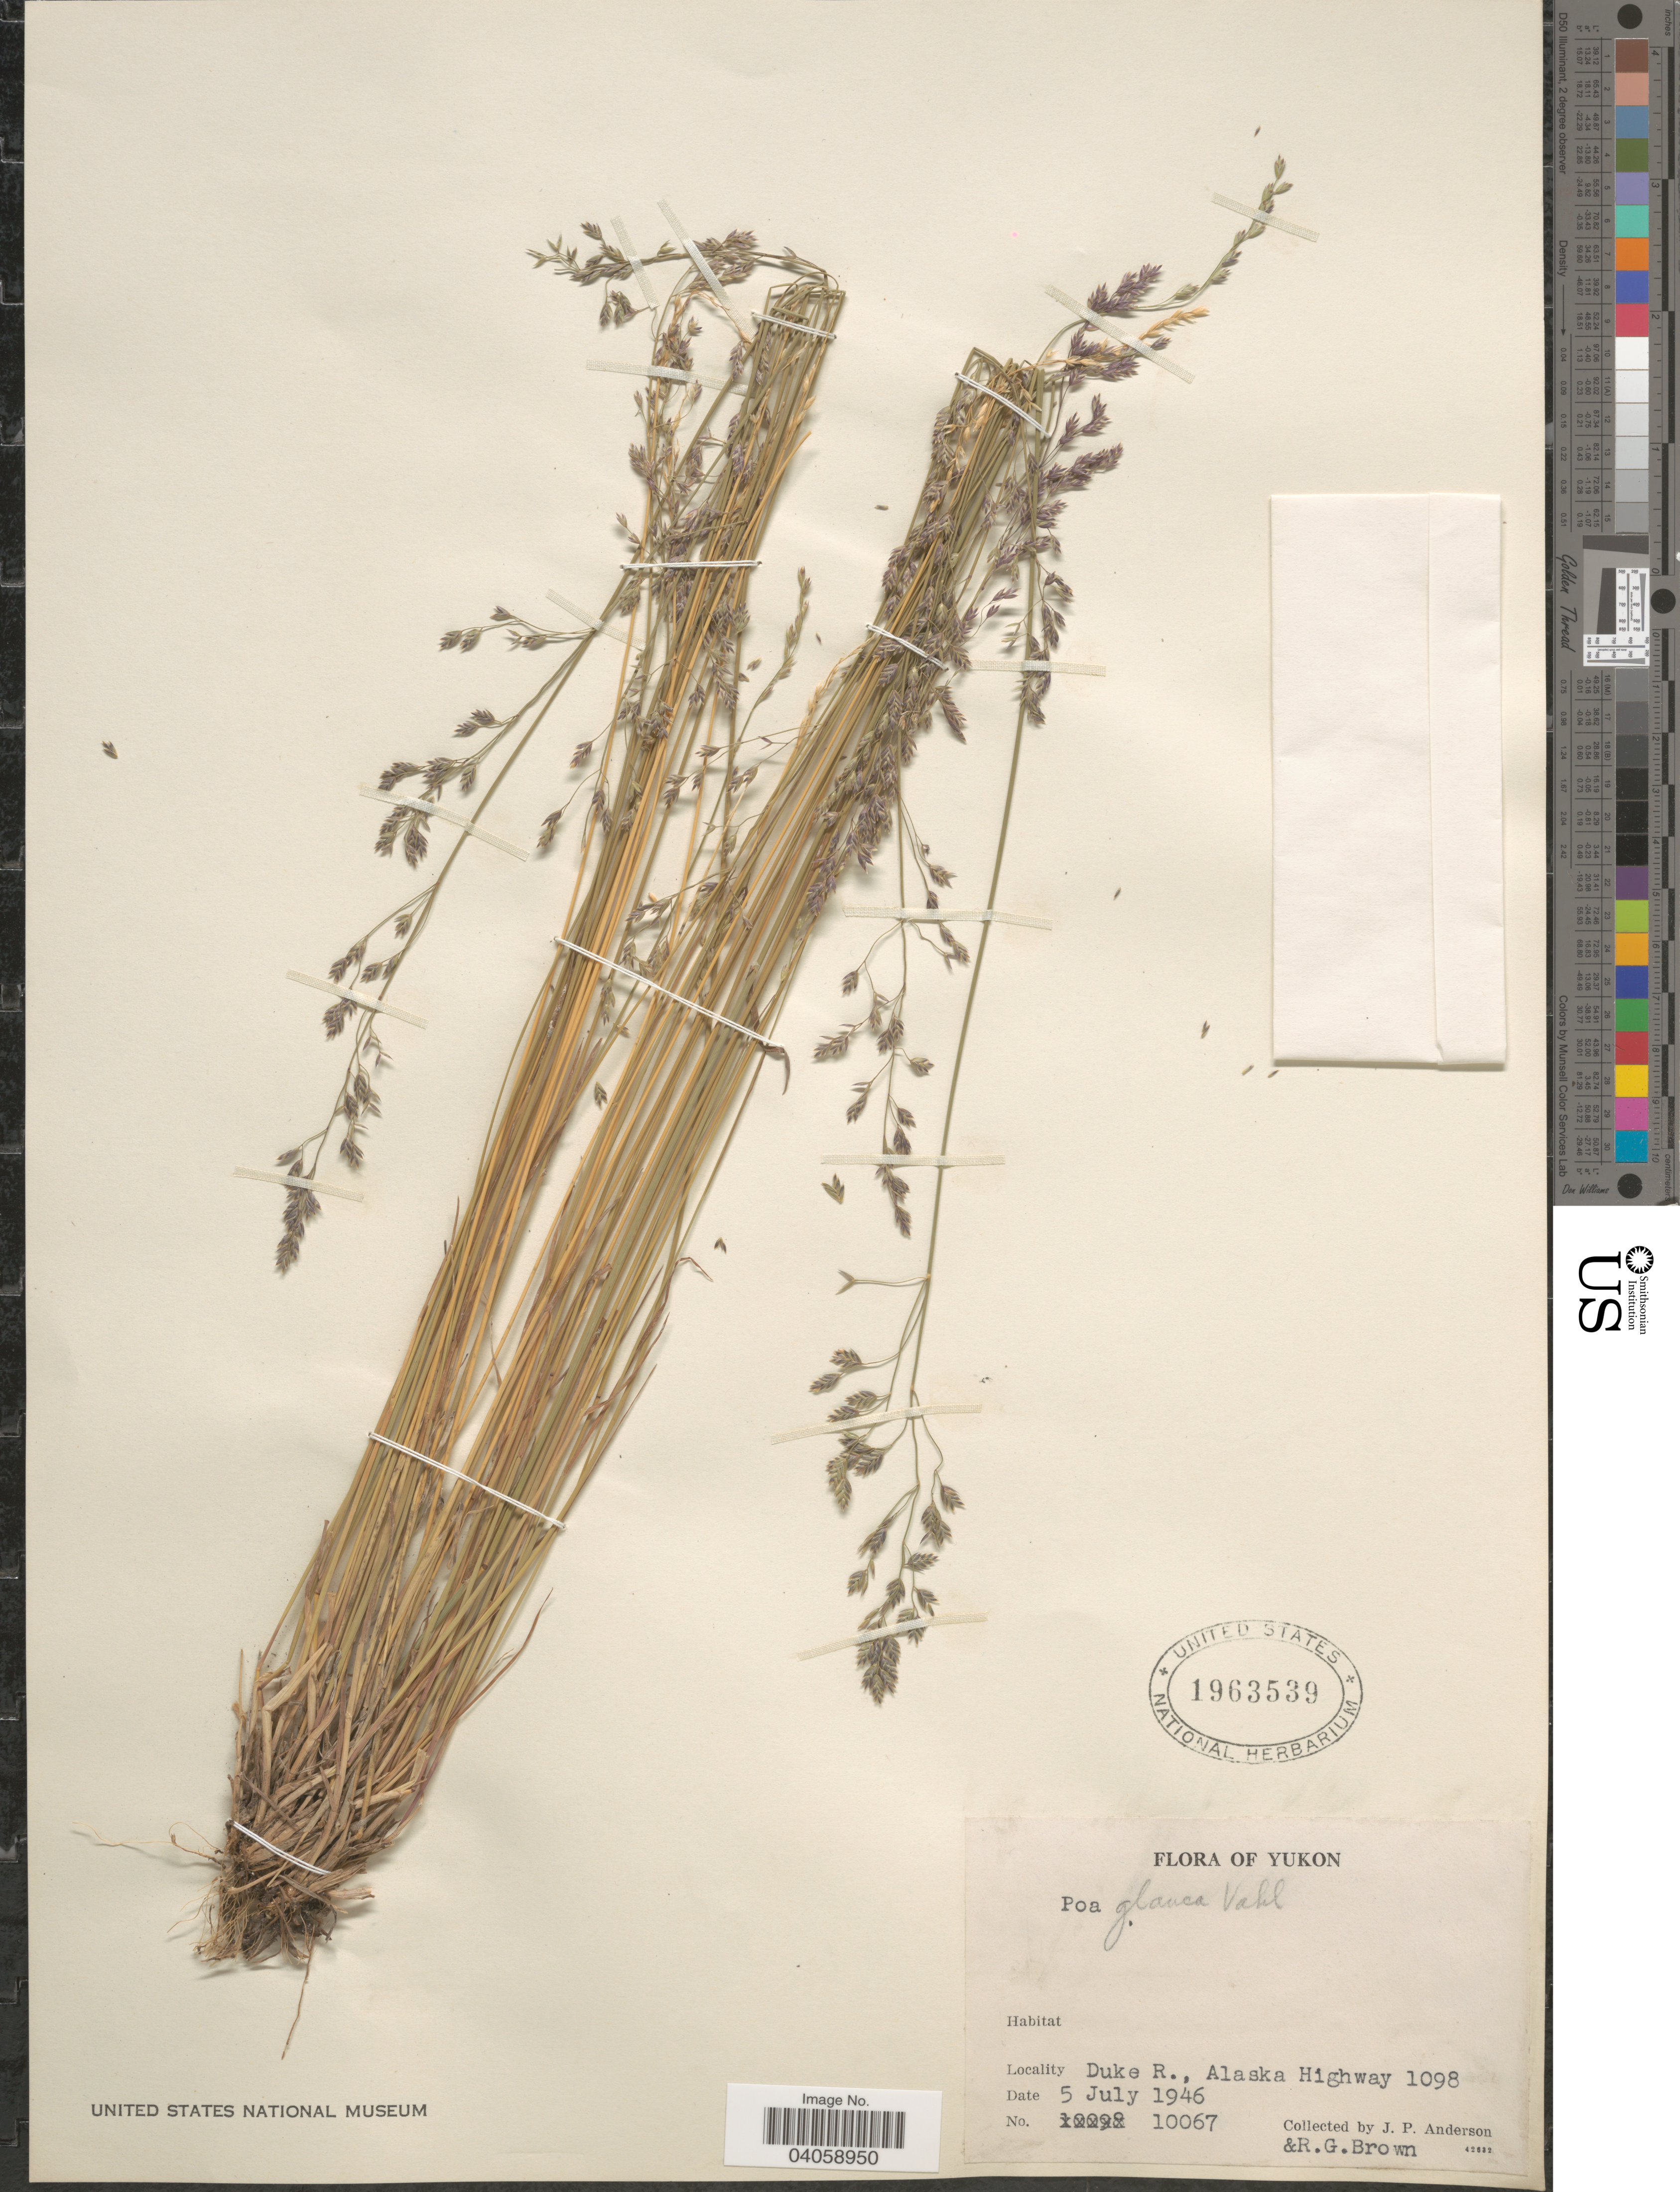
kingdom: Plantae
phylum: Tracheophyta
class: Liliopsida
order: Poales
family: Poaceae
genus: Poa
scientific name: Poa glauca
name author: Vahl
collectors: J. P. Anderson & R. G. Brown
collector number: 10067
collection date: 1946-07-05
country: Canada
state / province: Yukon Territory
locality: Yukon. Duke R., Alaska Highway 1098.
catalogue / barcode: US 1963539